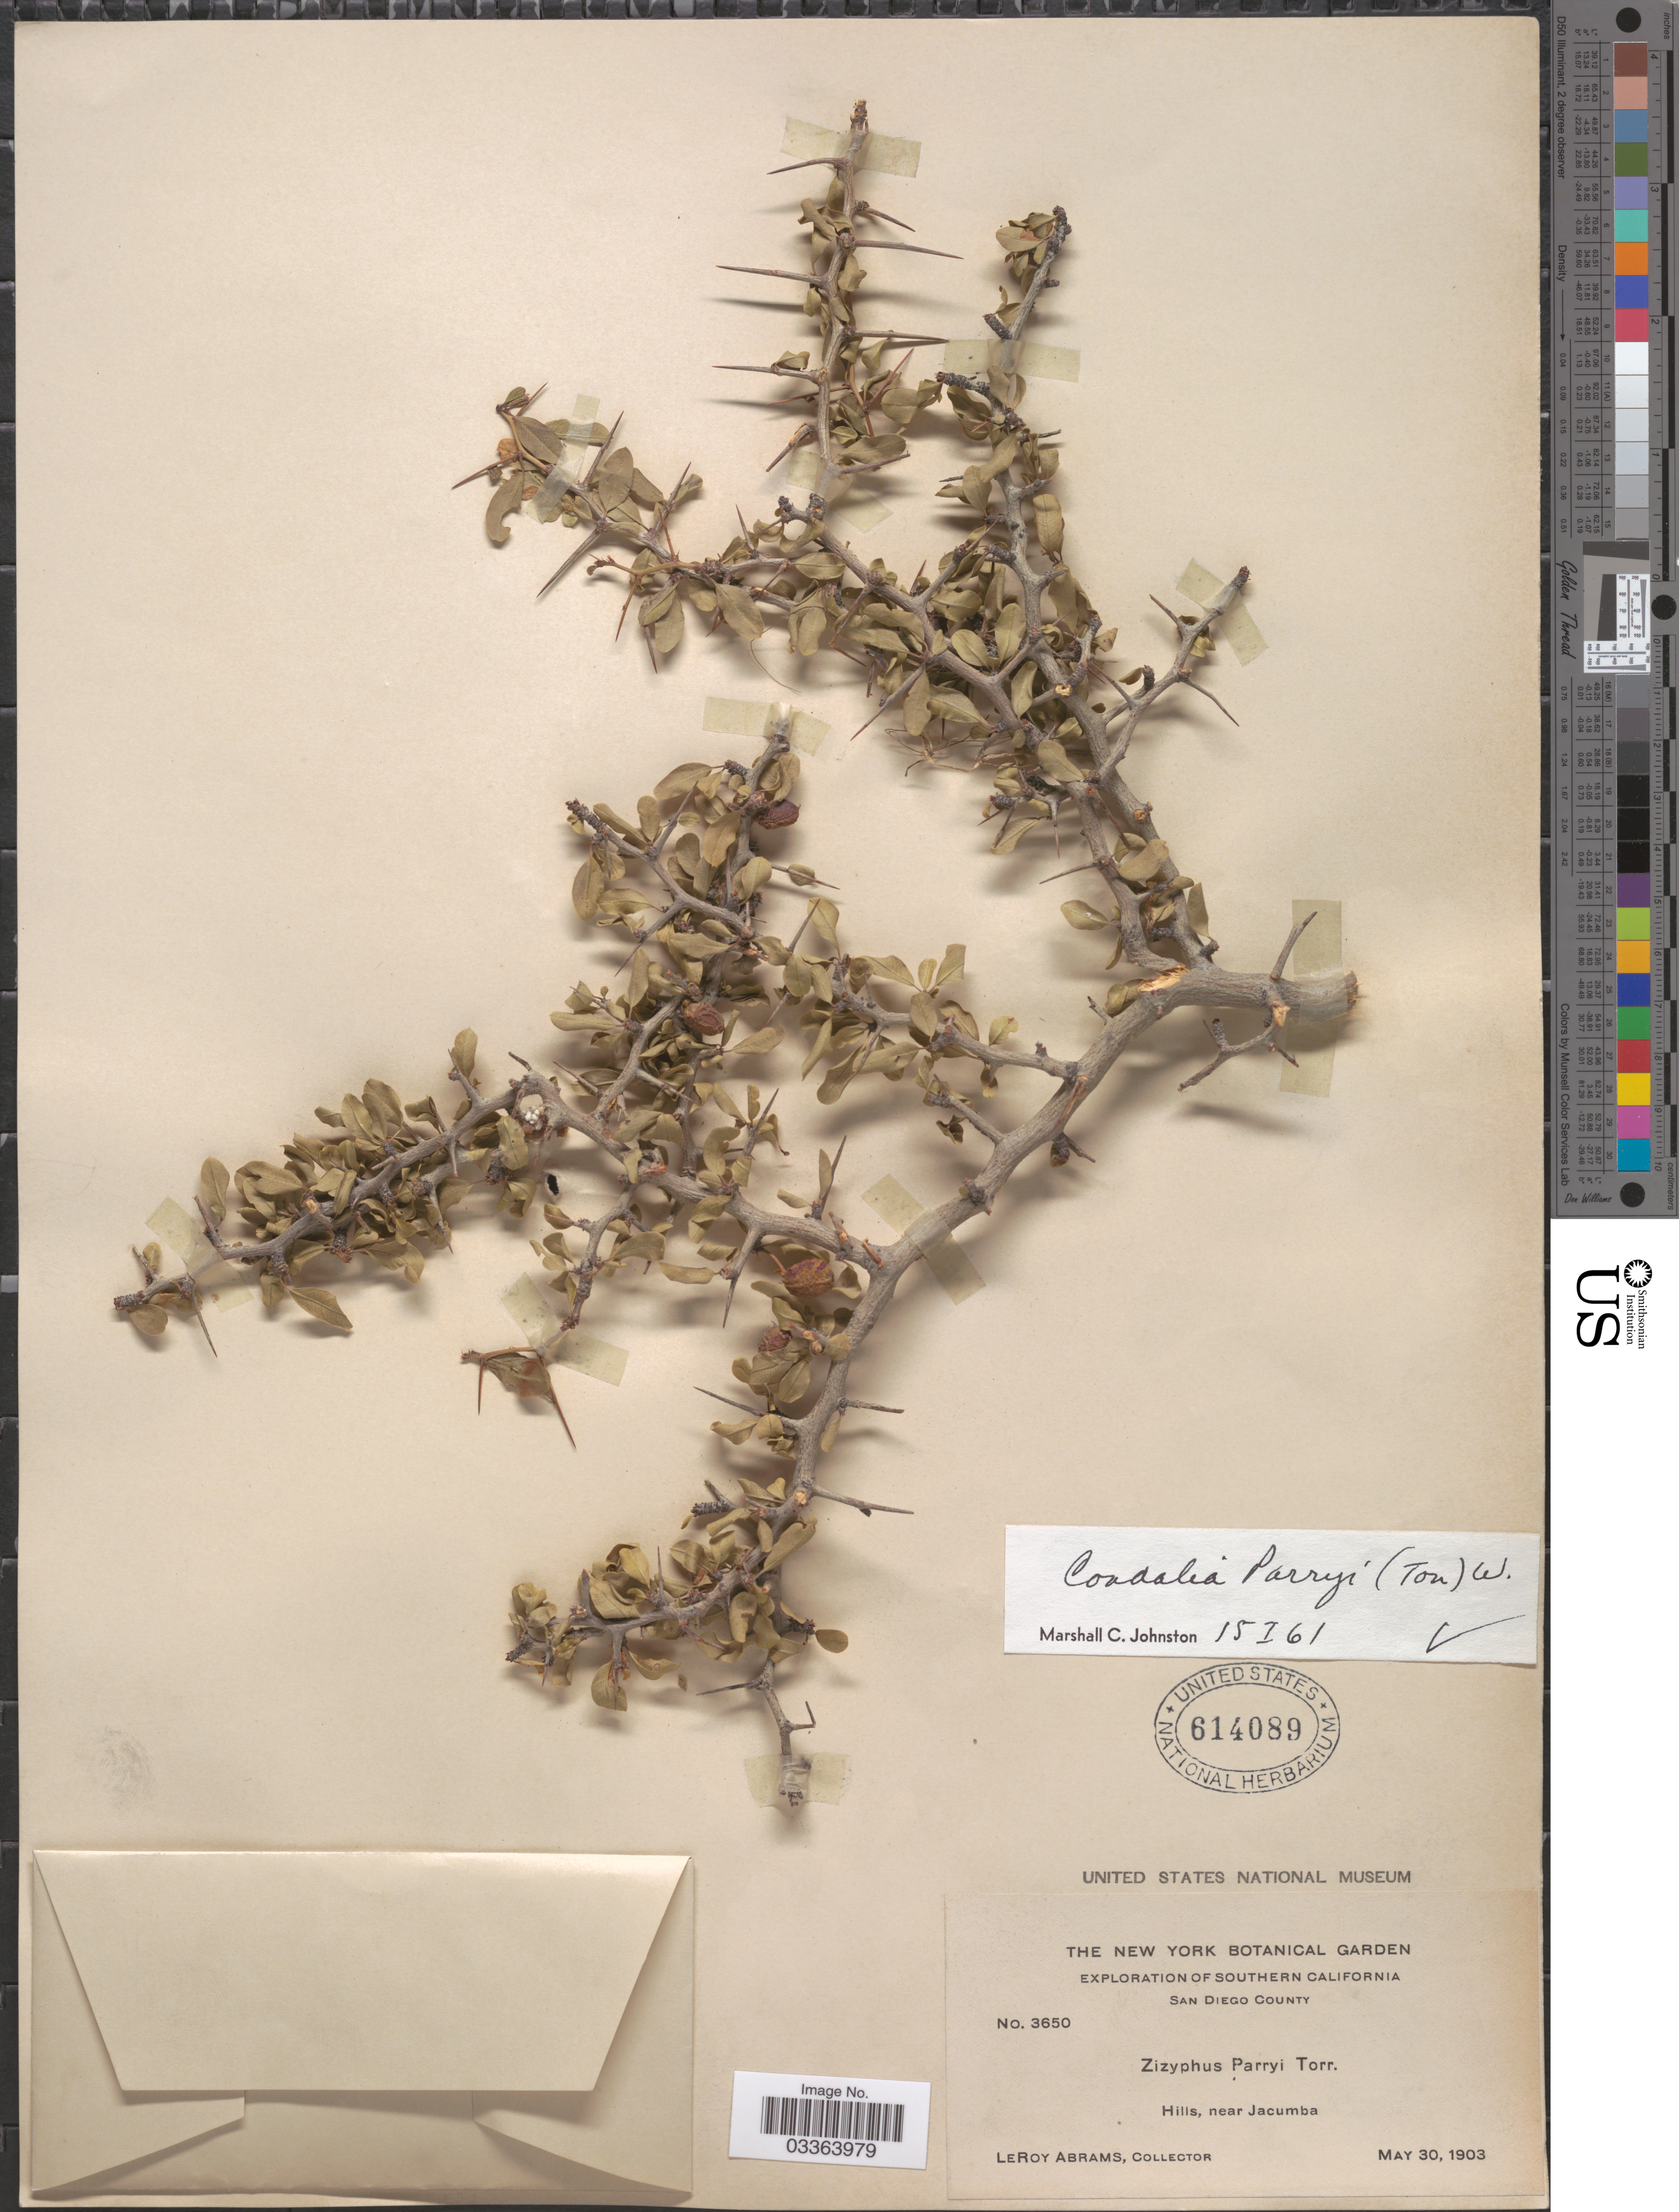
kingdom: Plantae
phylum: Tracheophyta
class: Magnoliopsida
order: Rosales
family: Rhamnaceae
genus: Pseudoziziphus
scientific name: Pseudoziziphus parryi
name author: (Torr.) Hauenschild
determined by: Strong, Mark T., (BOT), Smithsonian Institution - National Museum of Natural History (UNITED STATES)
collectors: L. Abrams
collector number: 3650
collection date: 1903-05-30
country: United States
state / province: California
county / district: San Diego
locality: Southern California. San Diego County. Hills, near Jacumba.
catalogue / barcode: US 614089